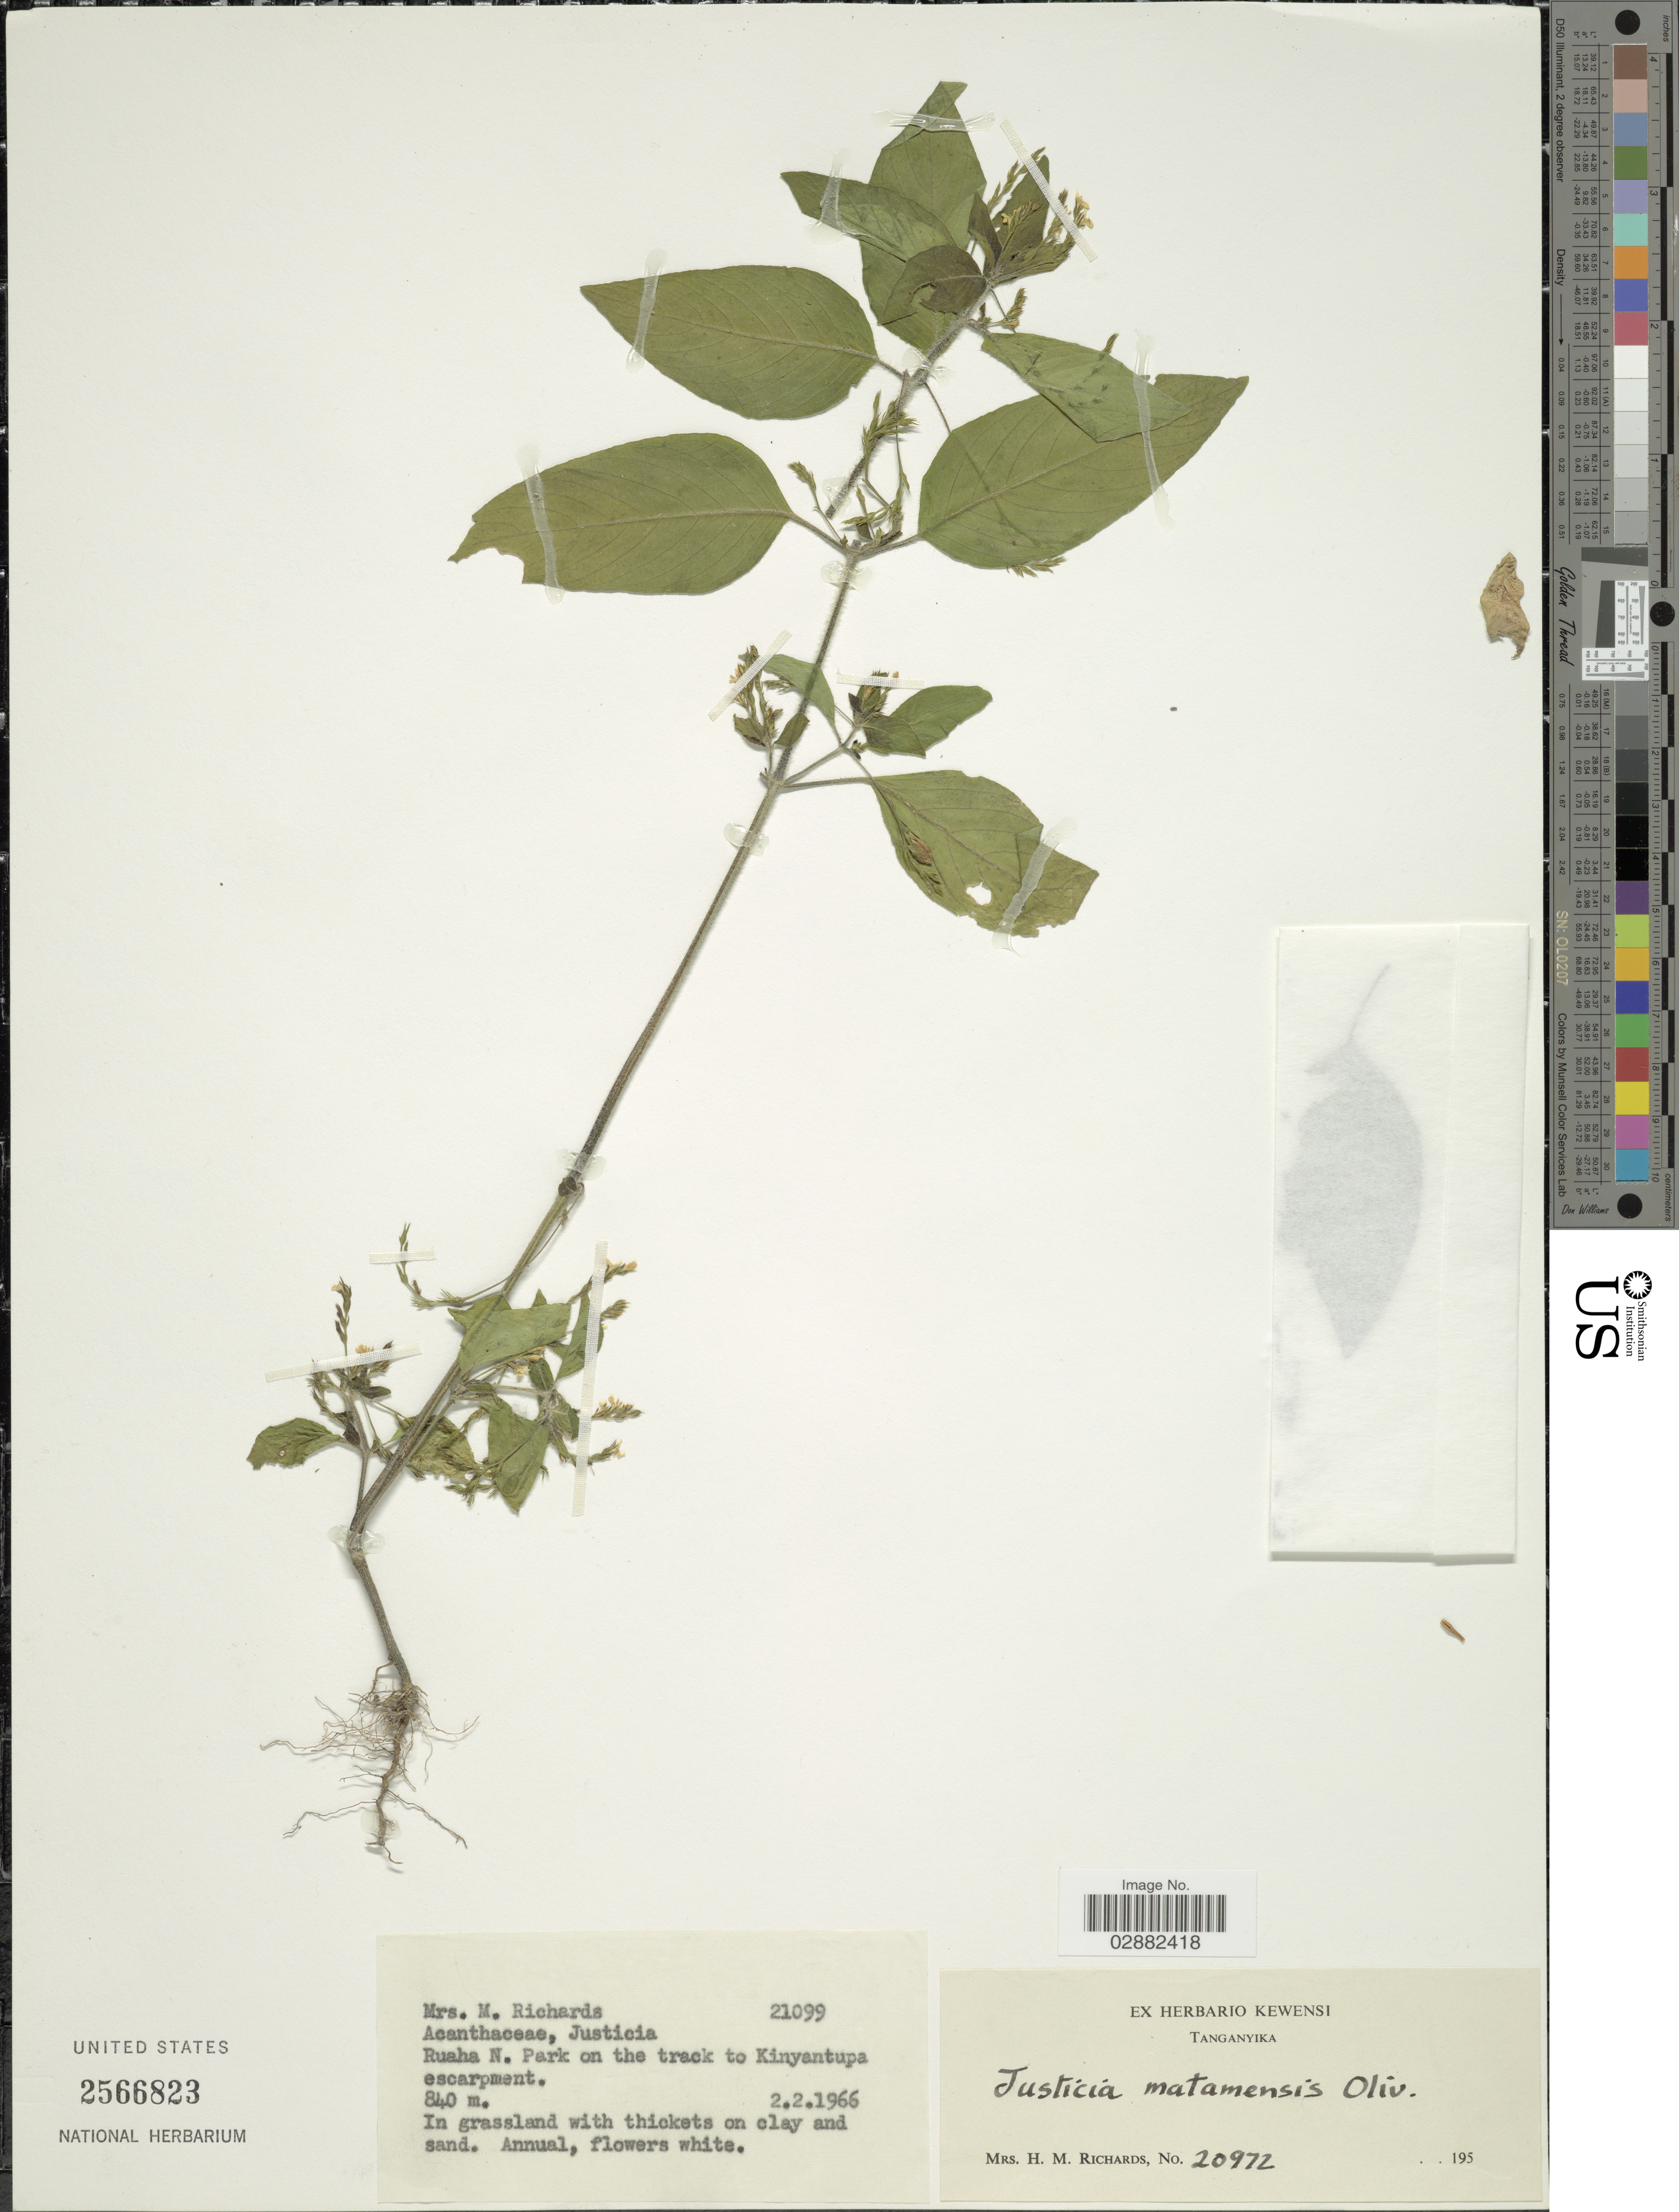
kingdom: Plantae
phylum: Tracheophyta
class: Magnoliopsida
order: Lamiales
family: Acanthaceae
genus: Justicia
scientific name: Justicia matammensis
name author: (Schweinf.) Oliv.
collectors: H. Richards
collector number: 20972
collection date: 1966-02-02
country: Tanzania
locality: Ruaha N. Park on the track to Kinyantupa escarpment, Tanganyika.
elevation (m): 840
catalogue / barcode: US 2566823